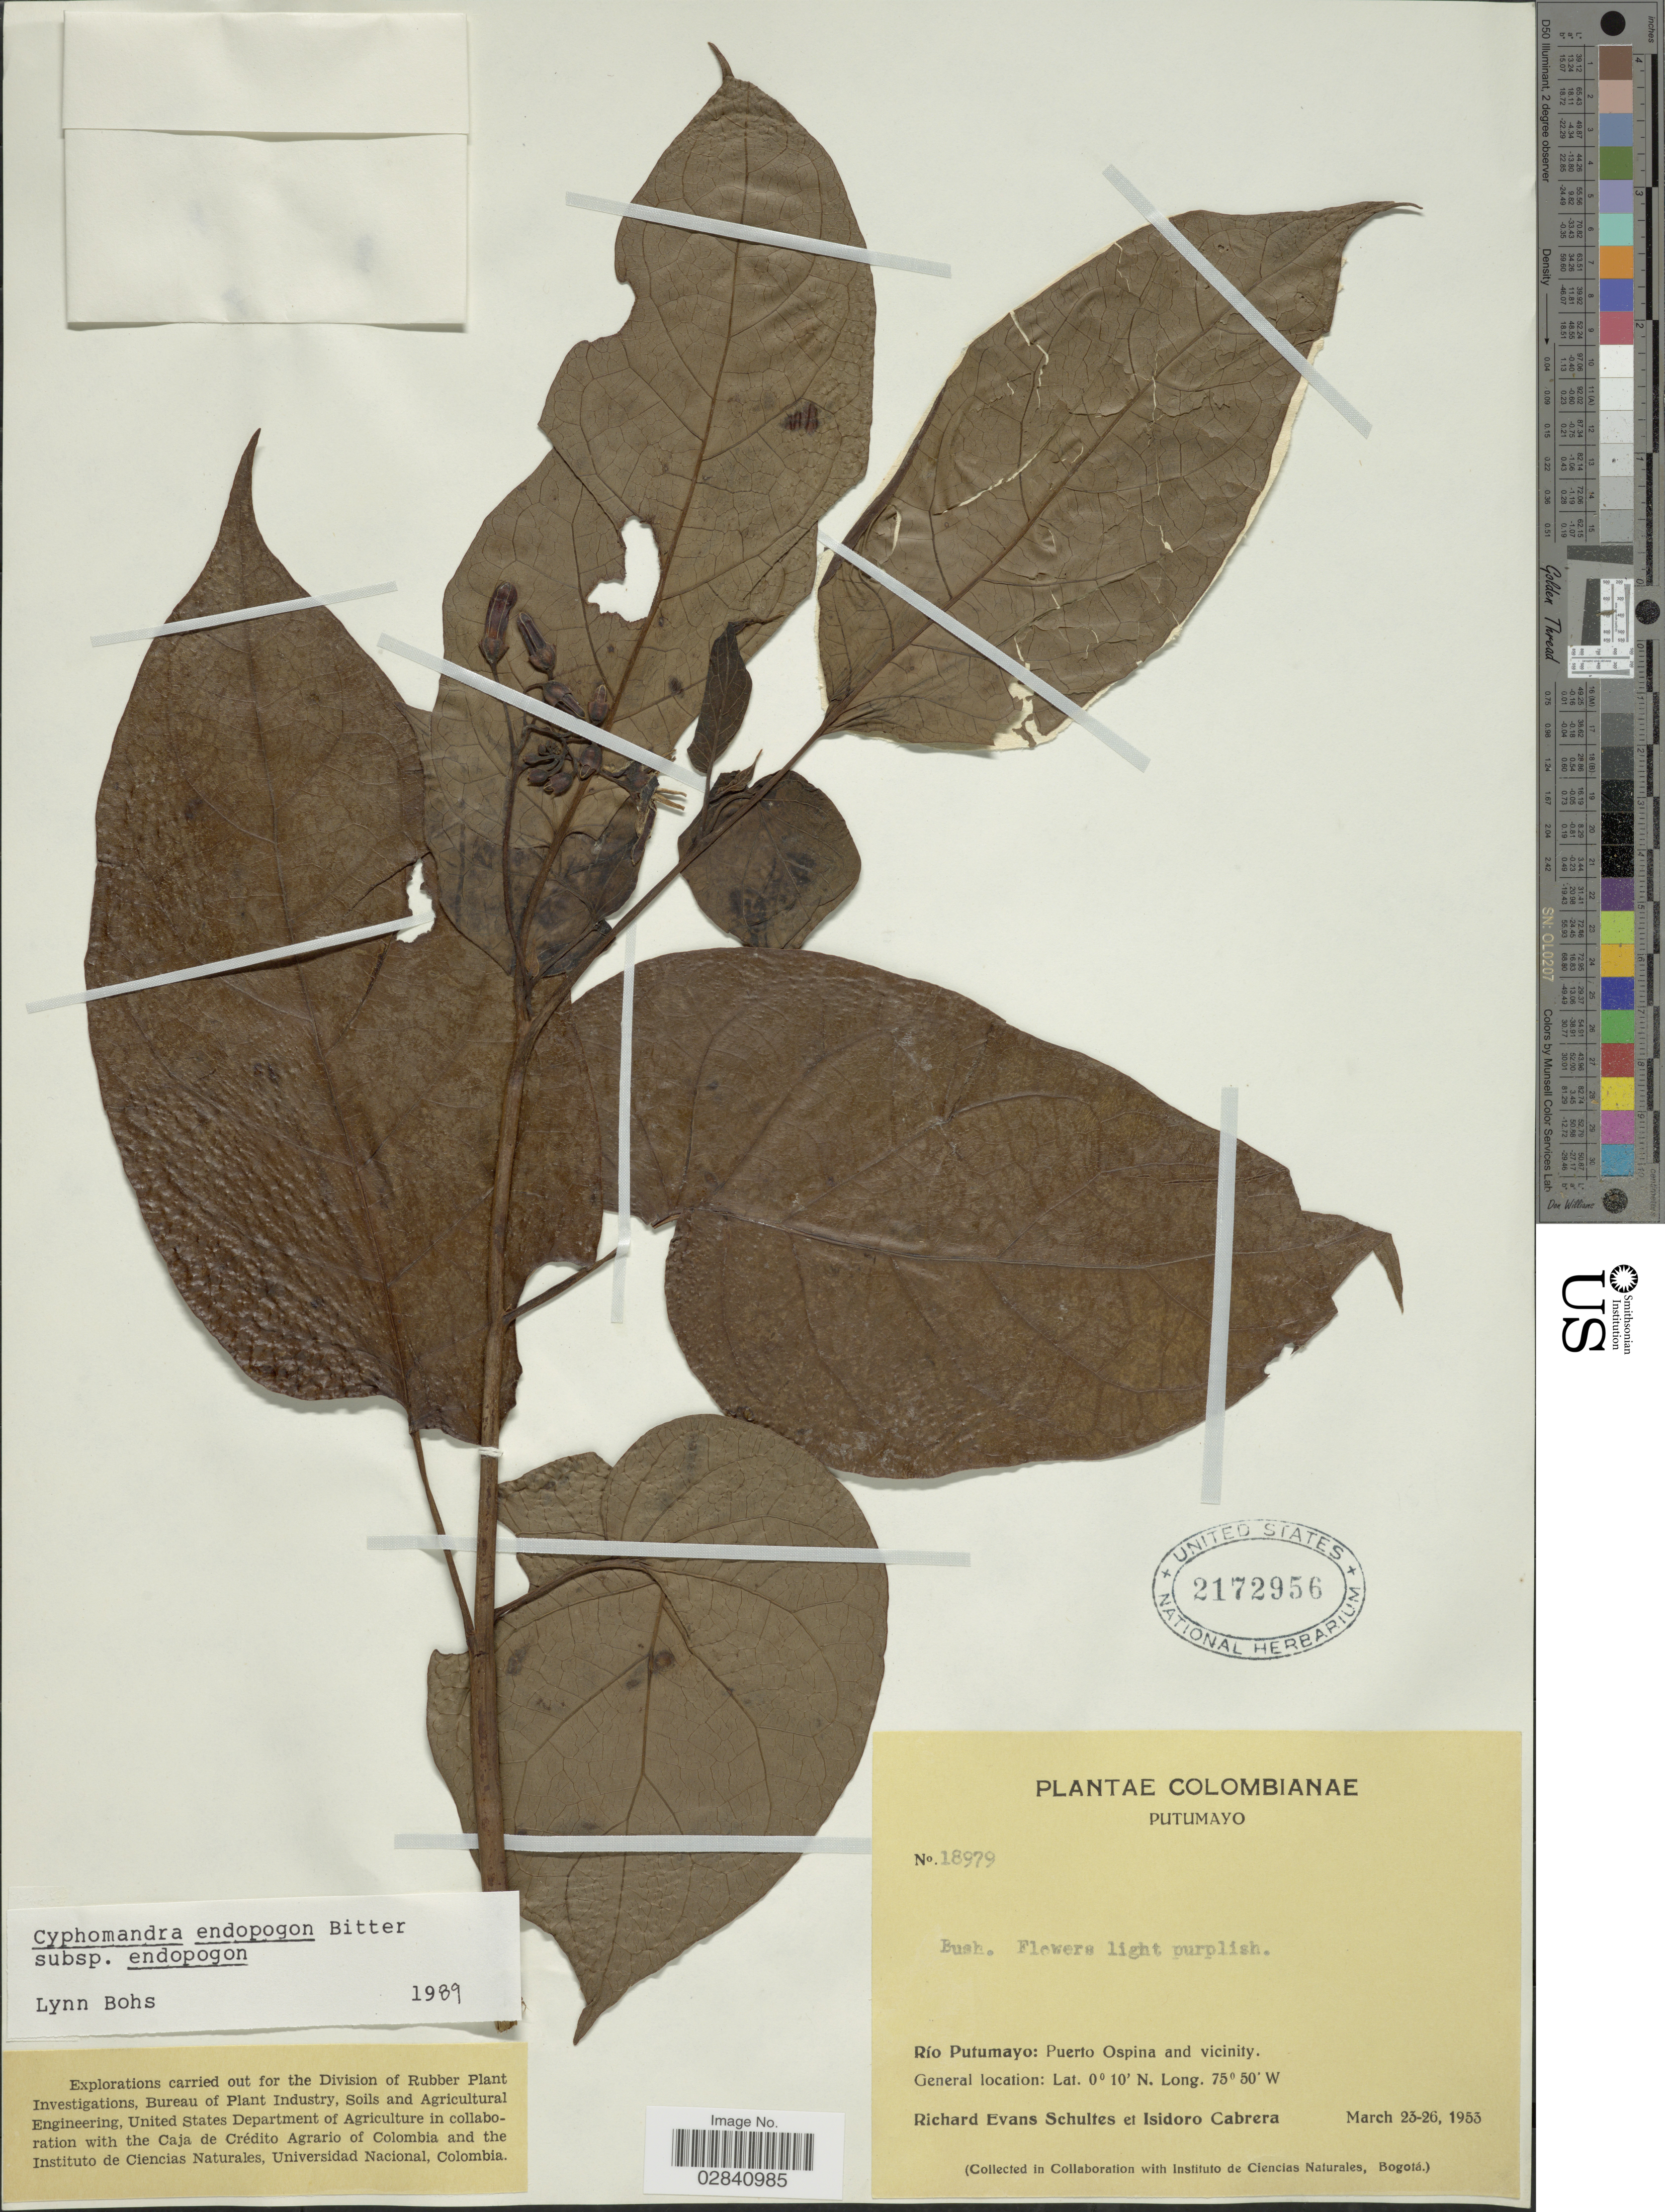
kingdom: Plantae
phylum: Tracheophyta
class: Magnoliopsida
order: Solanales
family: Solanaceae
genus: Cyphomandra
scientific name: Cyphomandra endopogon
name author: Bitter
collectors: R. E. Schultes & I. Cabrera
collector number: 18979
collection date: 1953-03-23/1953-03-26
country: Colombia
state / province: Putumayo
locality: Río Putumayo: Puerto Ospina and vicinity.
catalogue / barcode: US 2172956